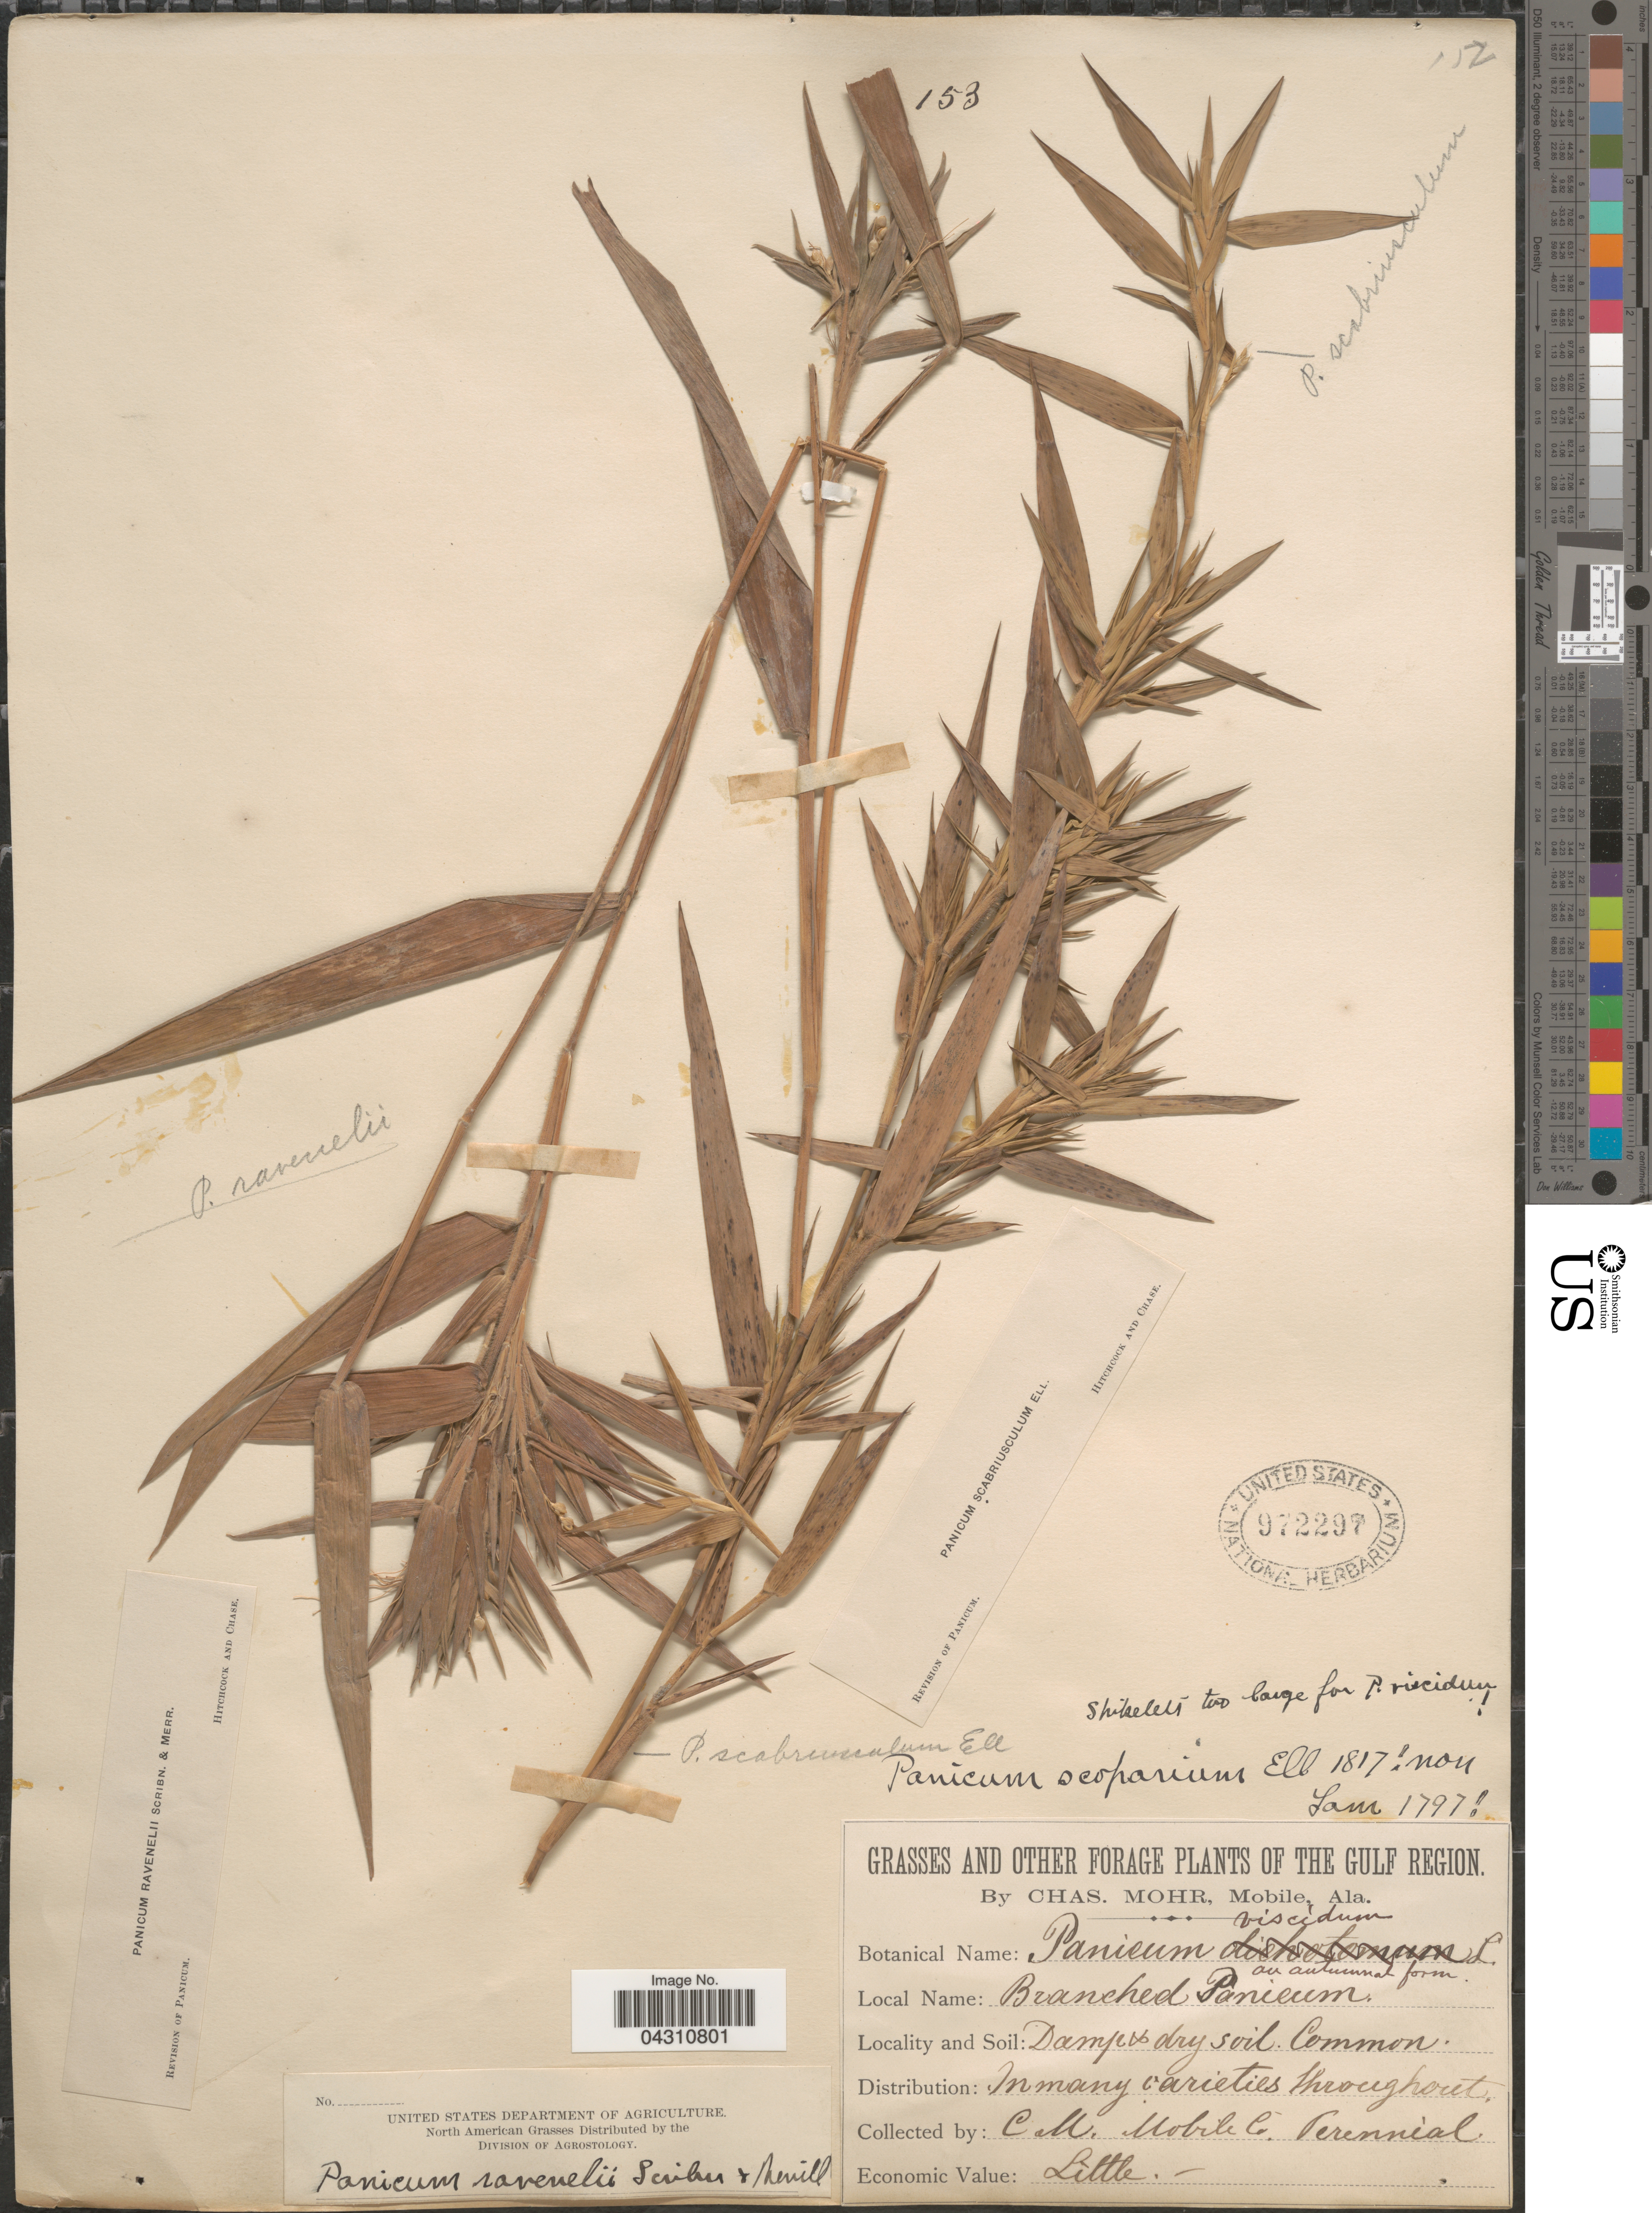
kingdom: Plantae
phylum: Tracheophyta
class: Liliopsida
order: Poales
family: Poaceae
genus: Dichanthelium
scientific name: Dichanthelium ravenelii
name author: (Scribn. & Merr.) Gould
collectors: Mohr, C. T. (herbarium)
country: United States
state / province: Alabama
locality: The Gulf Region. Mobile Co.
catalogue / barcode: US 972297